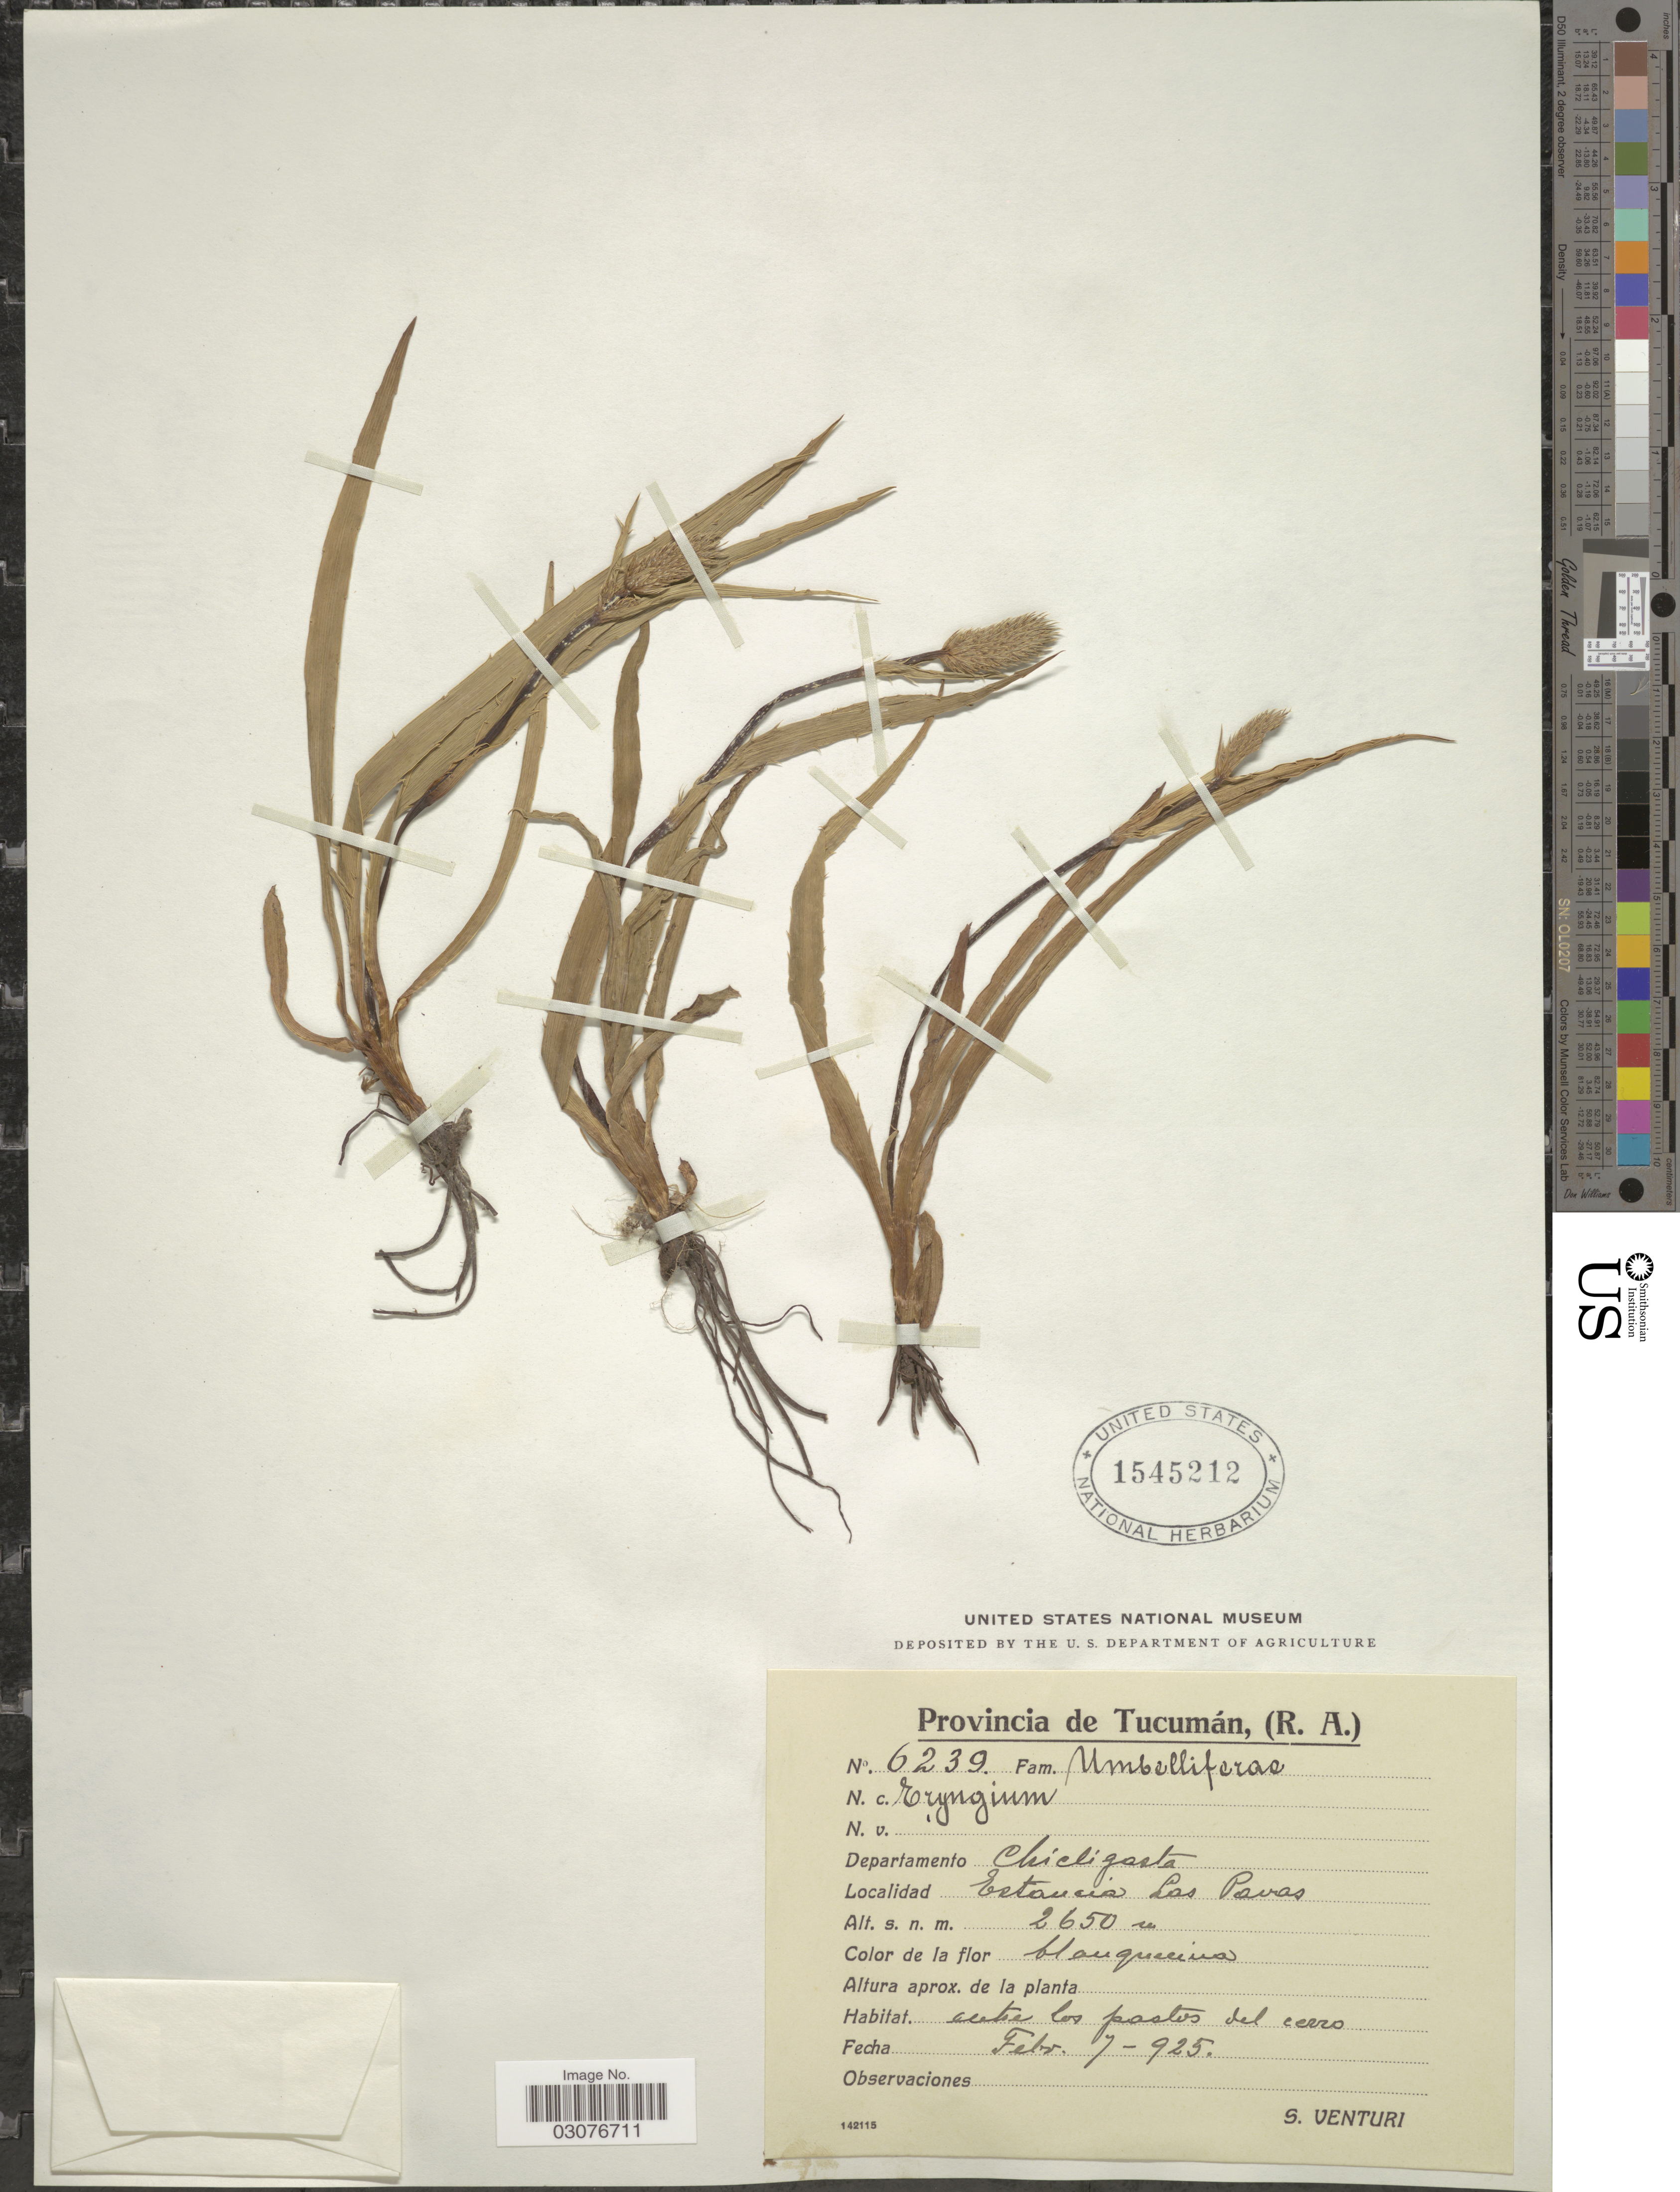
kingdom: Plantae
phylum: Tracheophyta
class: Magnoliopsida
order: Apiales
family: Apiaceae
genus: Eryngium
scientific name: Eryngium lorentzii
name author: H. Wolff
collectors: S. Venturi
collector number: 6239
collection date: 1925-02-07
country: Argentina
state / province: Tucuman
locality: Provincia de Tucumán, (R.A.), Departamento Chicligasta, Estancia Las Pavas.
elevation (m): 2650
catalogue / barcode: US 1545212